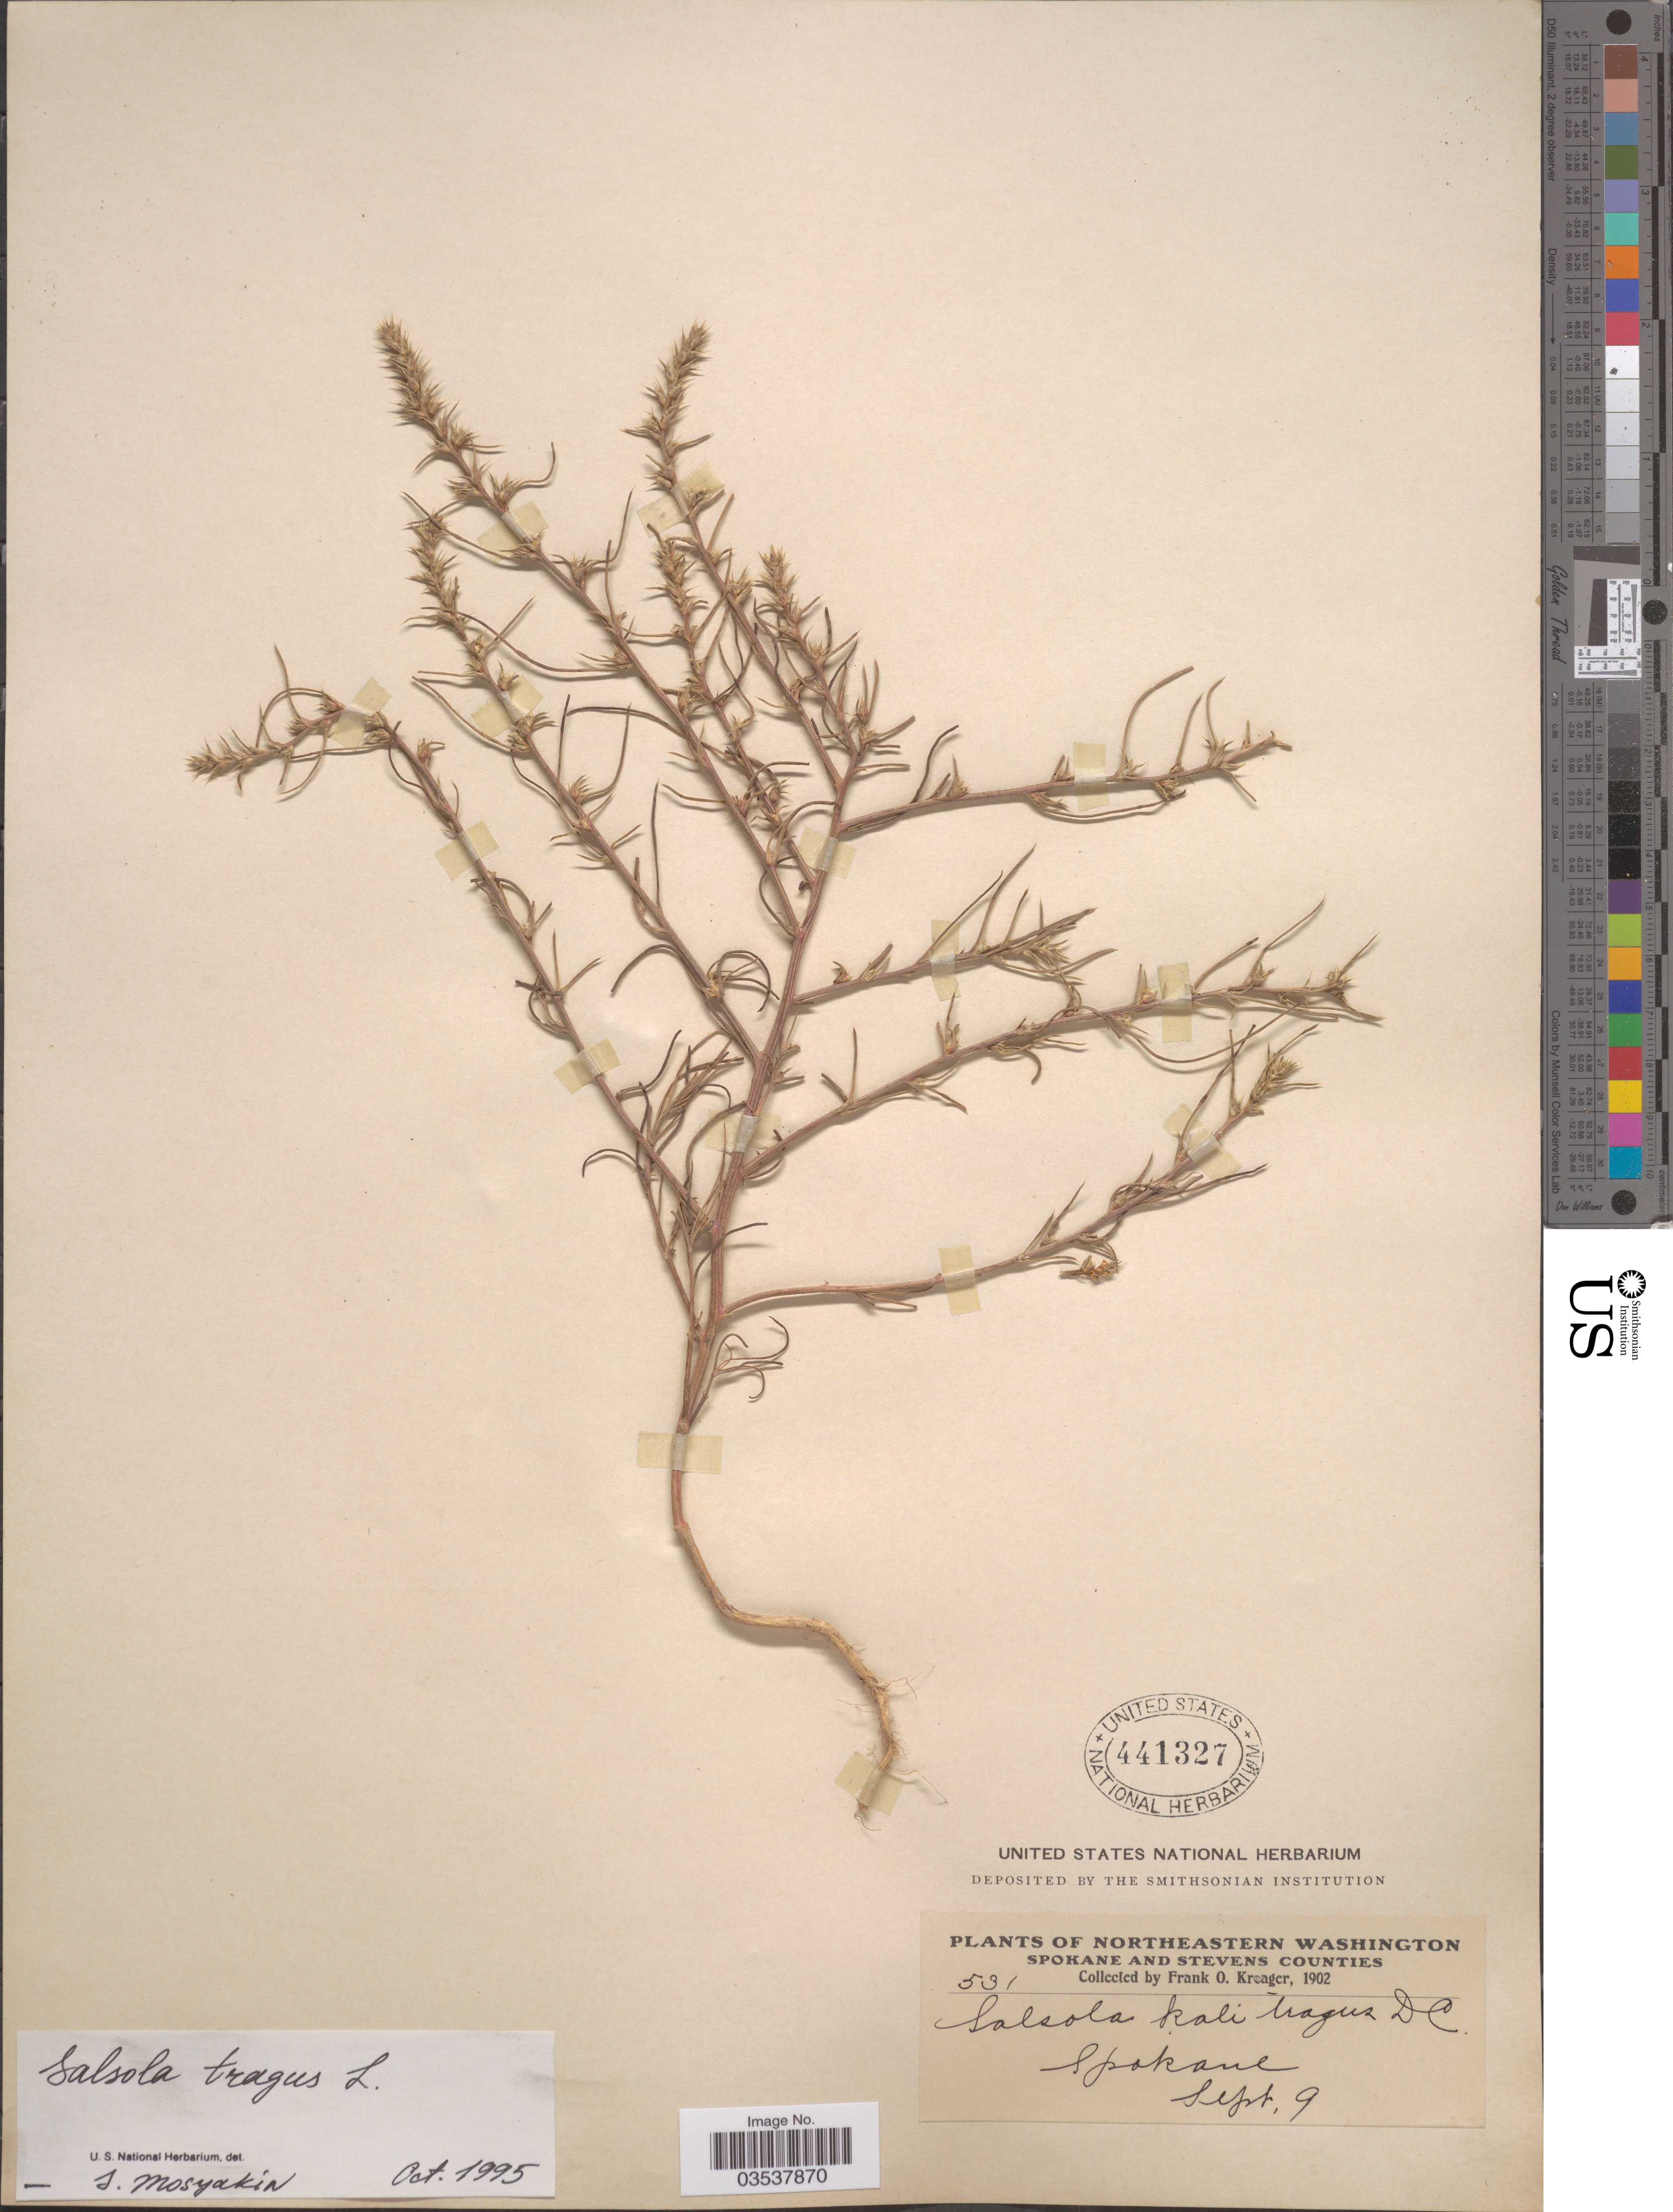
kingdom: Plantae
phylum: Tracheophyta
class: Magnoliopsida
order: Caryophyllales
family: Amaranthaceae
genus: Salsola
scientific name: Salsola pestifer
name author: A. Nelson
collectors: F. Kreager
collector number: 531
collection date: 1902-09-09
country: United States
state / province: Washington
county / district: Spokane / Stevens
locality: Northeastern Washington. Spokane and Stevens Counties. Spokane.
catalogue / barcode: US 441327